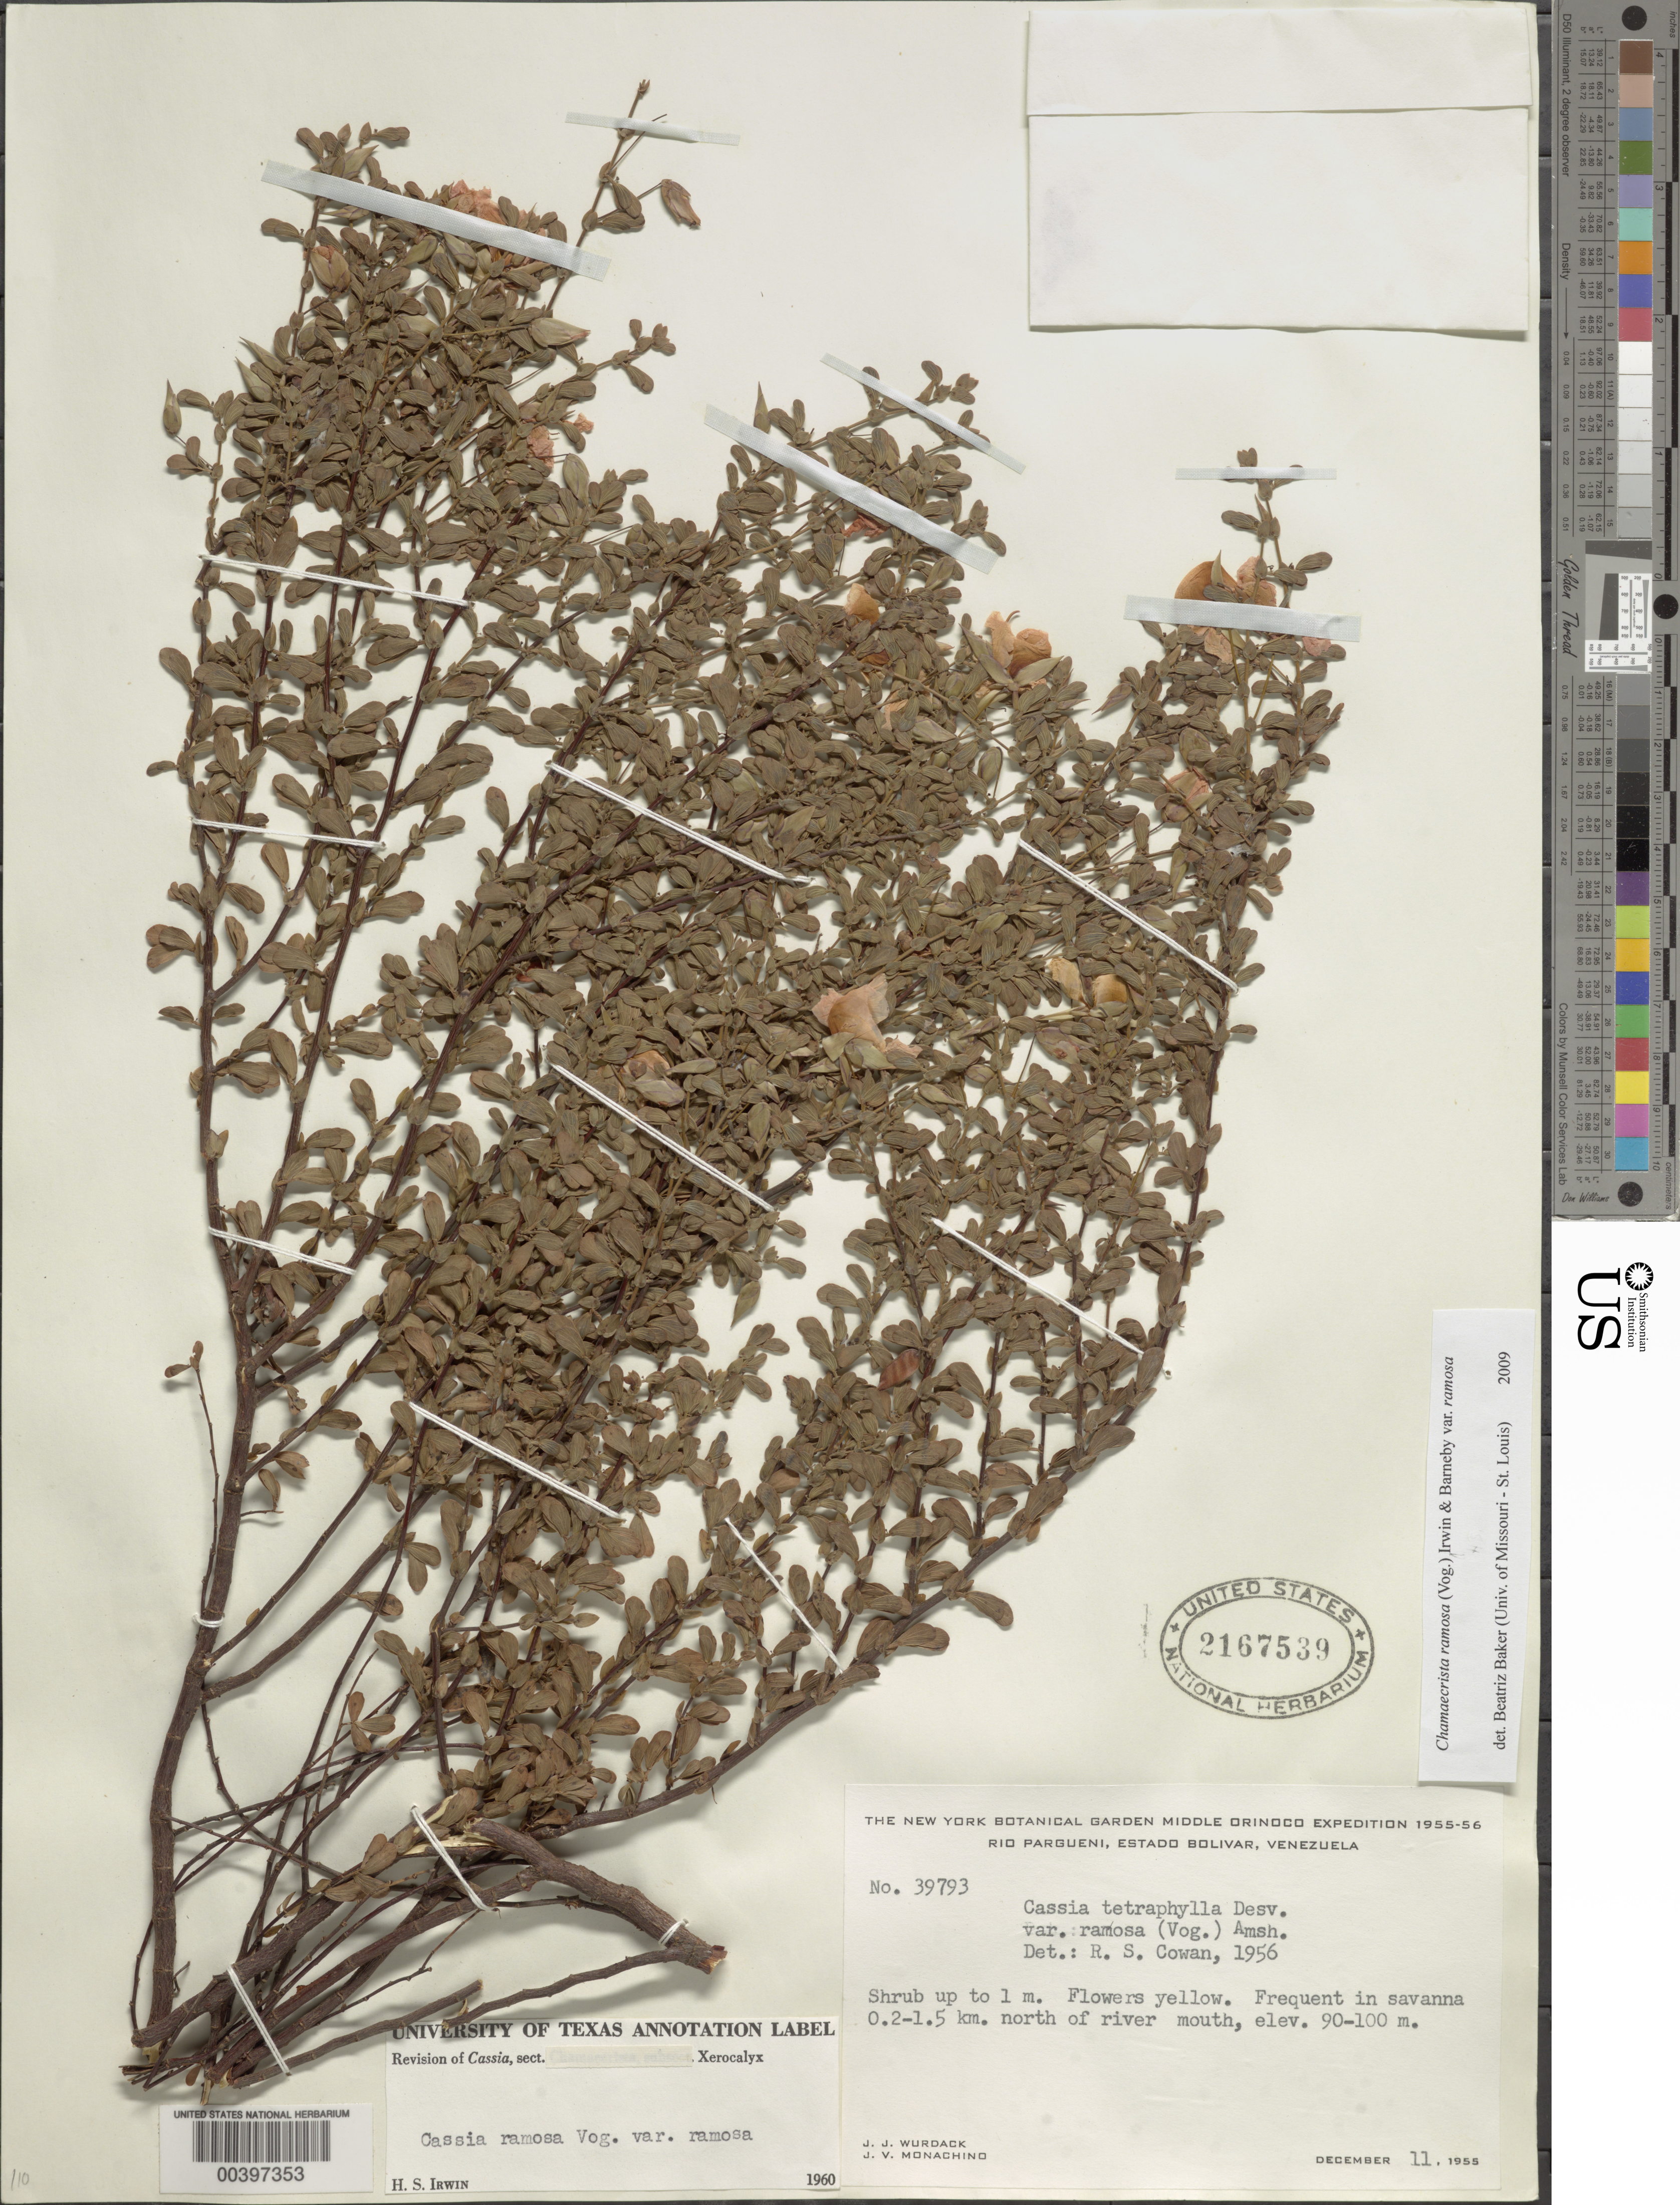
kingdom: Plantae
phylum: Tracheophyta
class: Magnoliopsida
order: Fabales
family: Fabaceae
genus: Chamaecrista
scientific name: Chamaecrista ramosa var. ramosa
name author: (Vogel) H.S. Irwin & Barneby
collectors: J. J. Wurdack & J. V. Monachino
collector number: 39793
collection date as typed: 11 Dec 1955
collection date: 1955-12-11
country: Venezuela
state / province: Bolivar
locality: Rio Pargueni; 0.2-1.5 km N of river mouth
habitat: Savanna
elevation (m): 90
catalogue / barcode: US 2167539